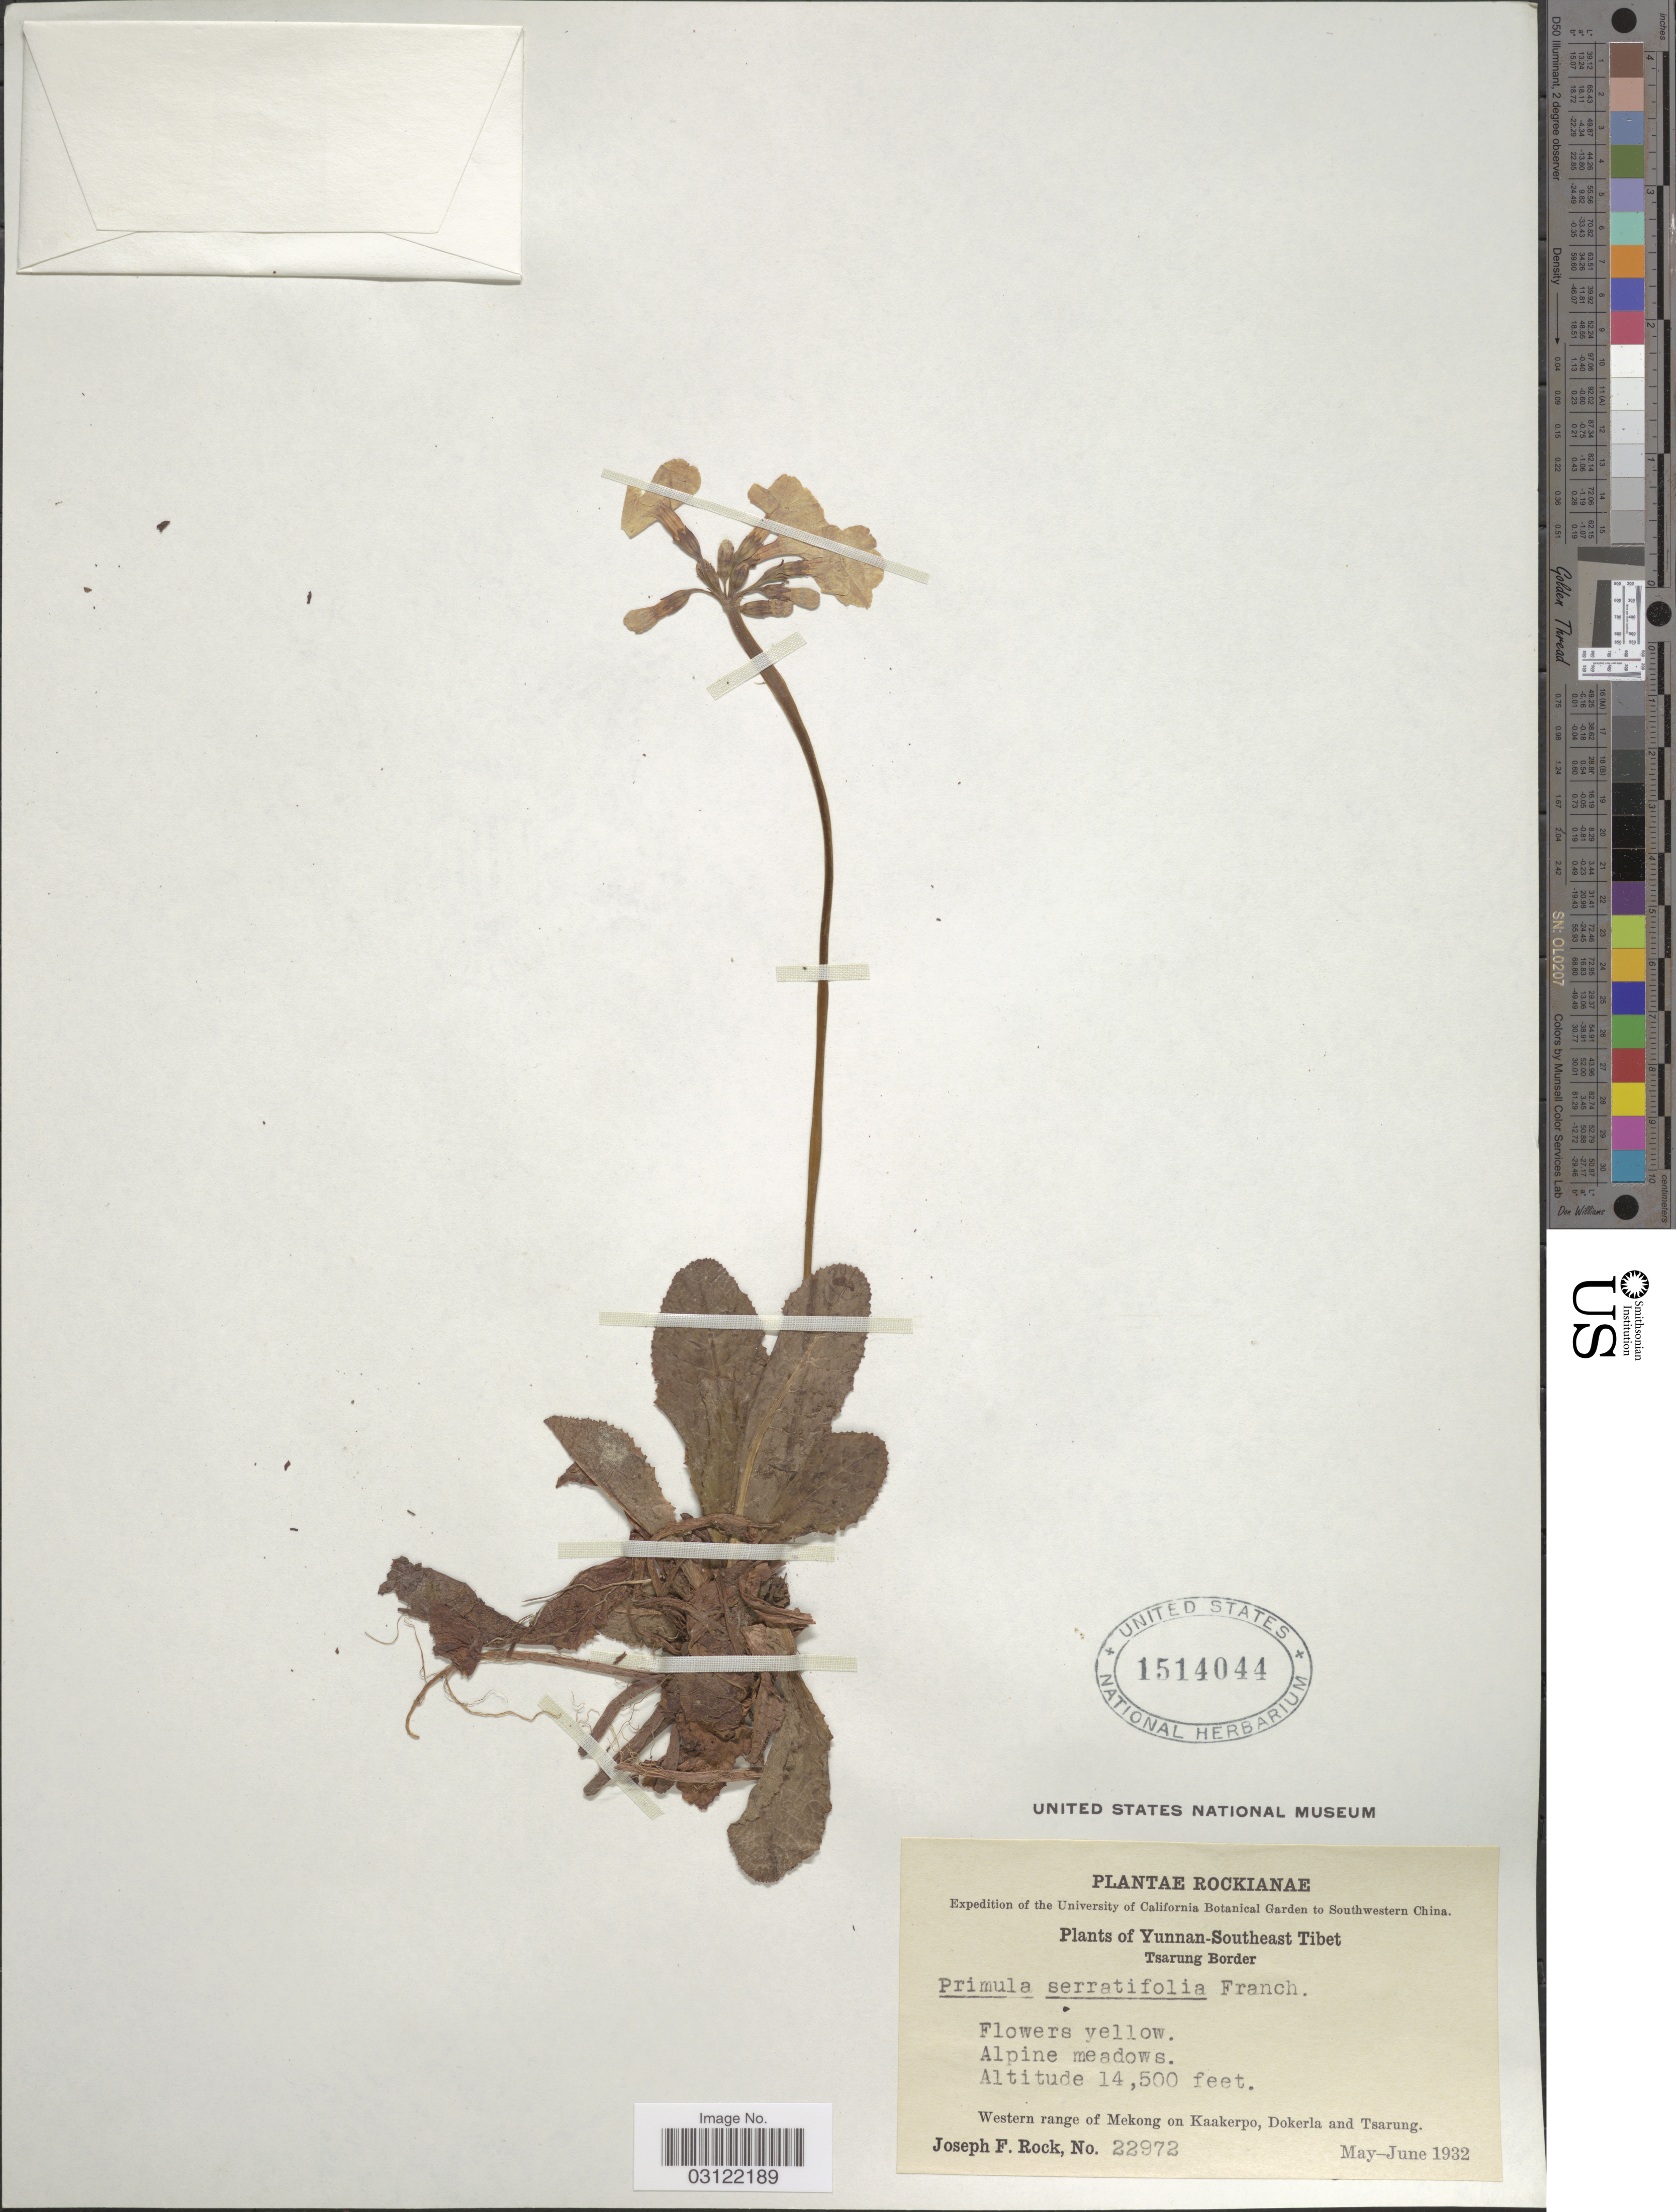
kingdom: Plantae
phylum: Tracheophyta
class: Magnoliopsida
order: Ericales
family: Primulaceae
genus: Primula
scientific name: Primula serratifolia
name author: Franch.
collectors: J. F. Rock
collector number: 22972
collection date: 1932-05/1932-06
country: China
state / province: Yunnan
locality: Southwestern China. Yunnan-Southeast Tibet. Tsarung Border. Western range of Mekong on Kaakerpo, Dokerla and Tsarung.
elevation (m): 4420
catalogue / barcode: US 1514044